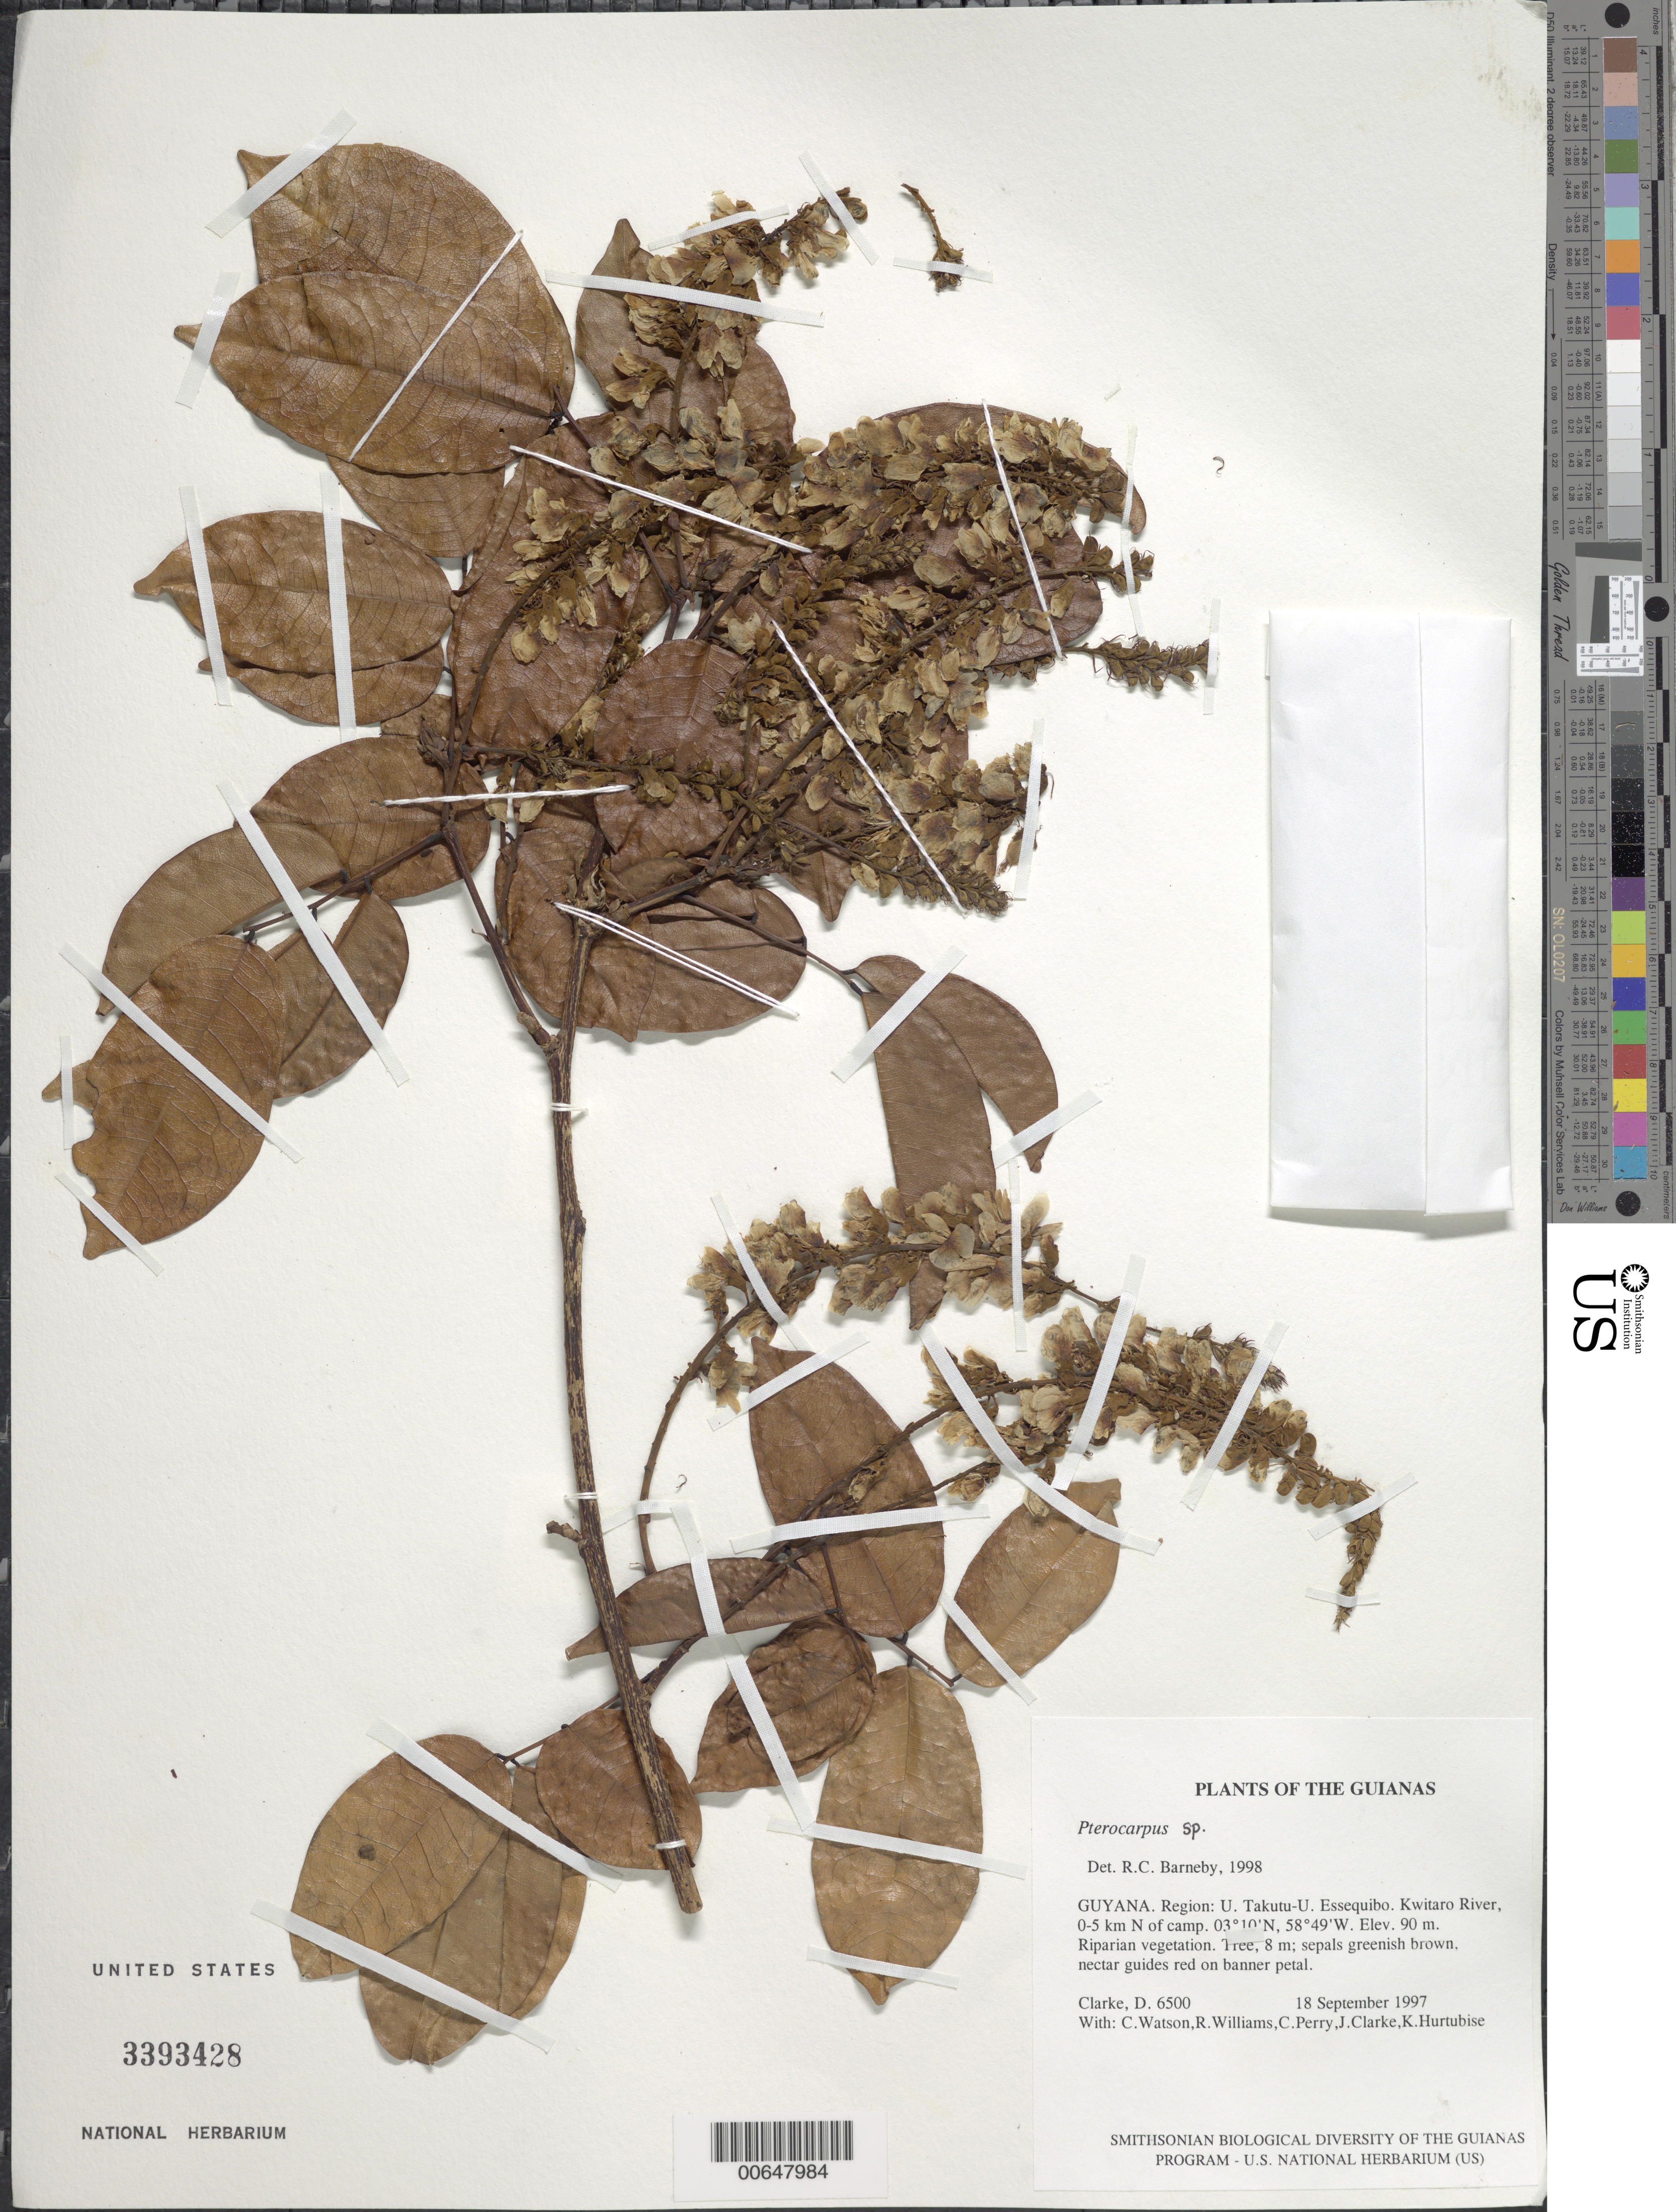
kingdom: Plantae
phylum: Tracheophyta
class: Magnoliopsida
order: Fabales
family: Fabaceae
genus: Pterocarpus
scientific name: Pterocarpus sp.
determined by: Barneby, Rupert C., (NY)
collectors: H. D. Clarke, C. Watson, R. Williams, C. Perry, J. Clarke & K. Hurtubise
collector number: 6500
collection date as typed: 18 September 1997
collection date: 1997-09-18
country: Guyana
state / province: U. Takutu-U. Essequibo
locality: Kwitaro River, 0-5 km N of camp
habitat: Riparian vegetation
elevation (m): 90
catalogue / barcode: US 3393428